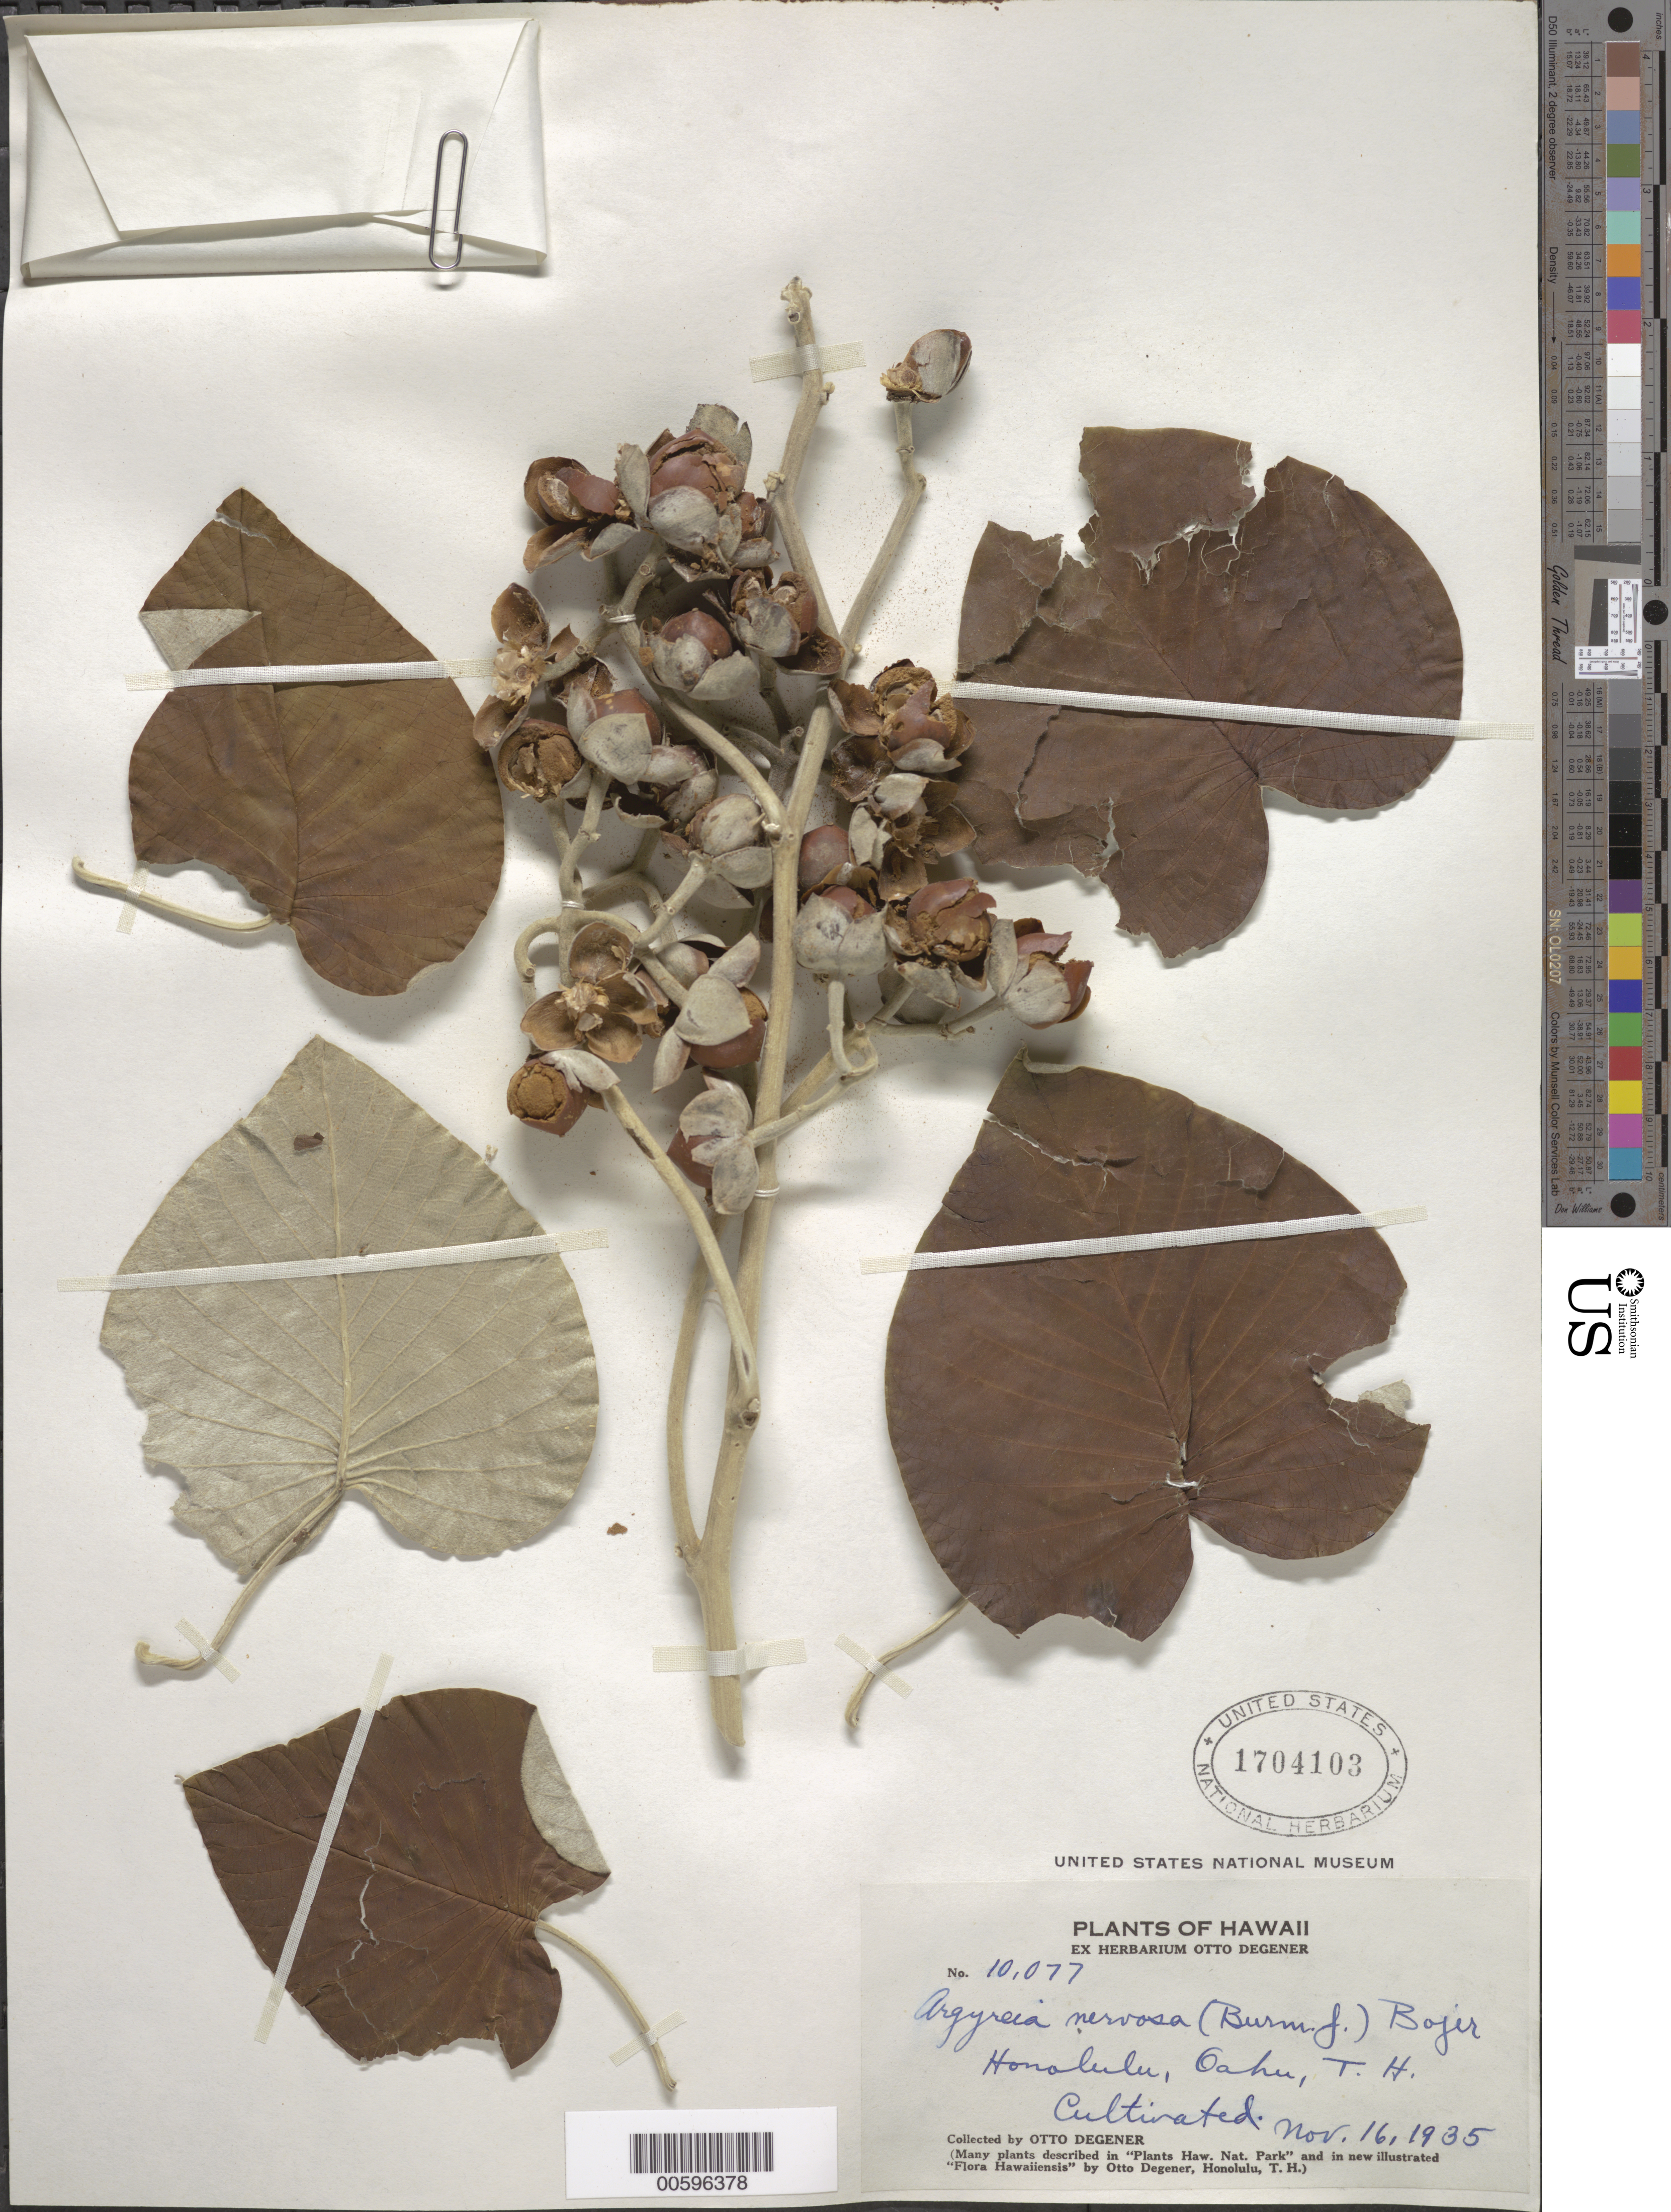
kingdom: Plantae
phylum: Tracheophyta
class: Magnoliopsida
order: Solanales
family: Convolvulaceae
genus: Argyreia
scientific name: Argyreia nervosa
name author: (Burm. f.) Bojer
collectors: O. Degener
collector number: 10077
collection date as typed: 16 Nov 1935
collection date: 1935-11-16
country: United States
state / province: Hawaii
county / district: Honolulu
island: Oahu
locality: Honolulu.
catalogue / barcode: US 1704103